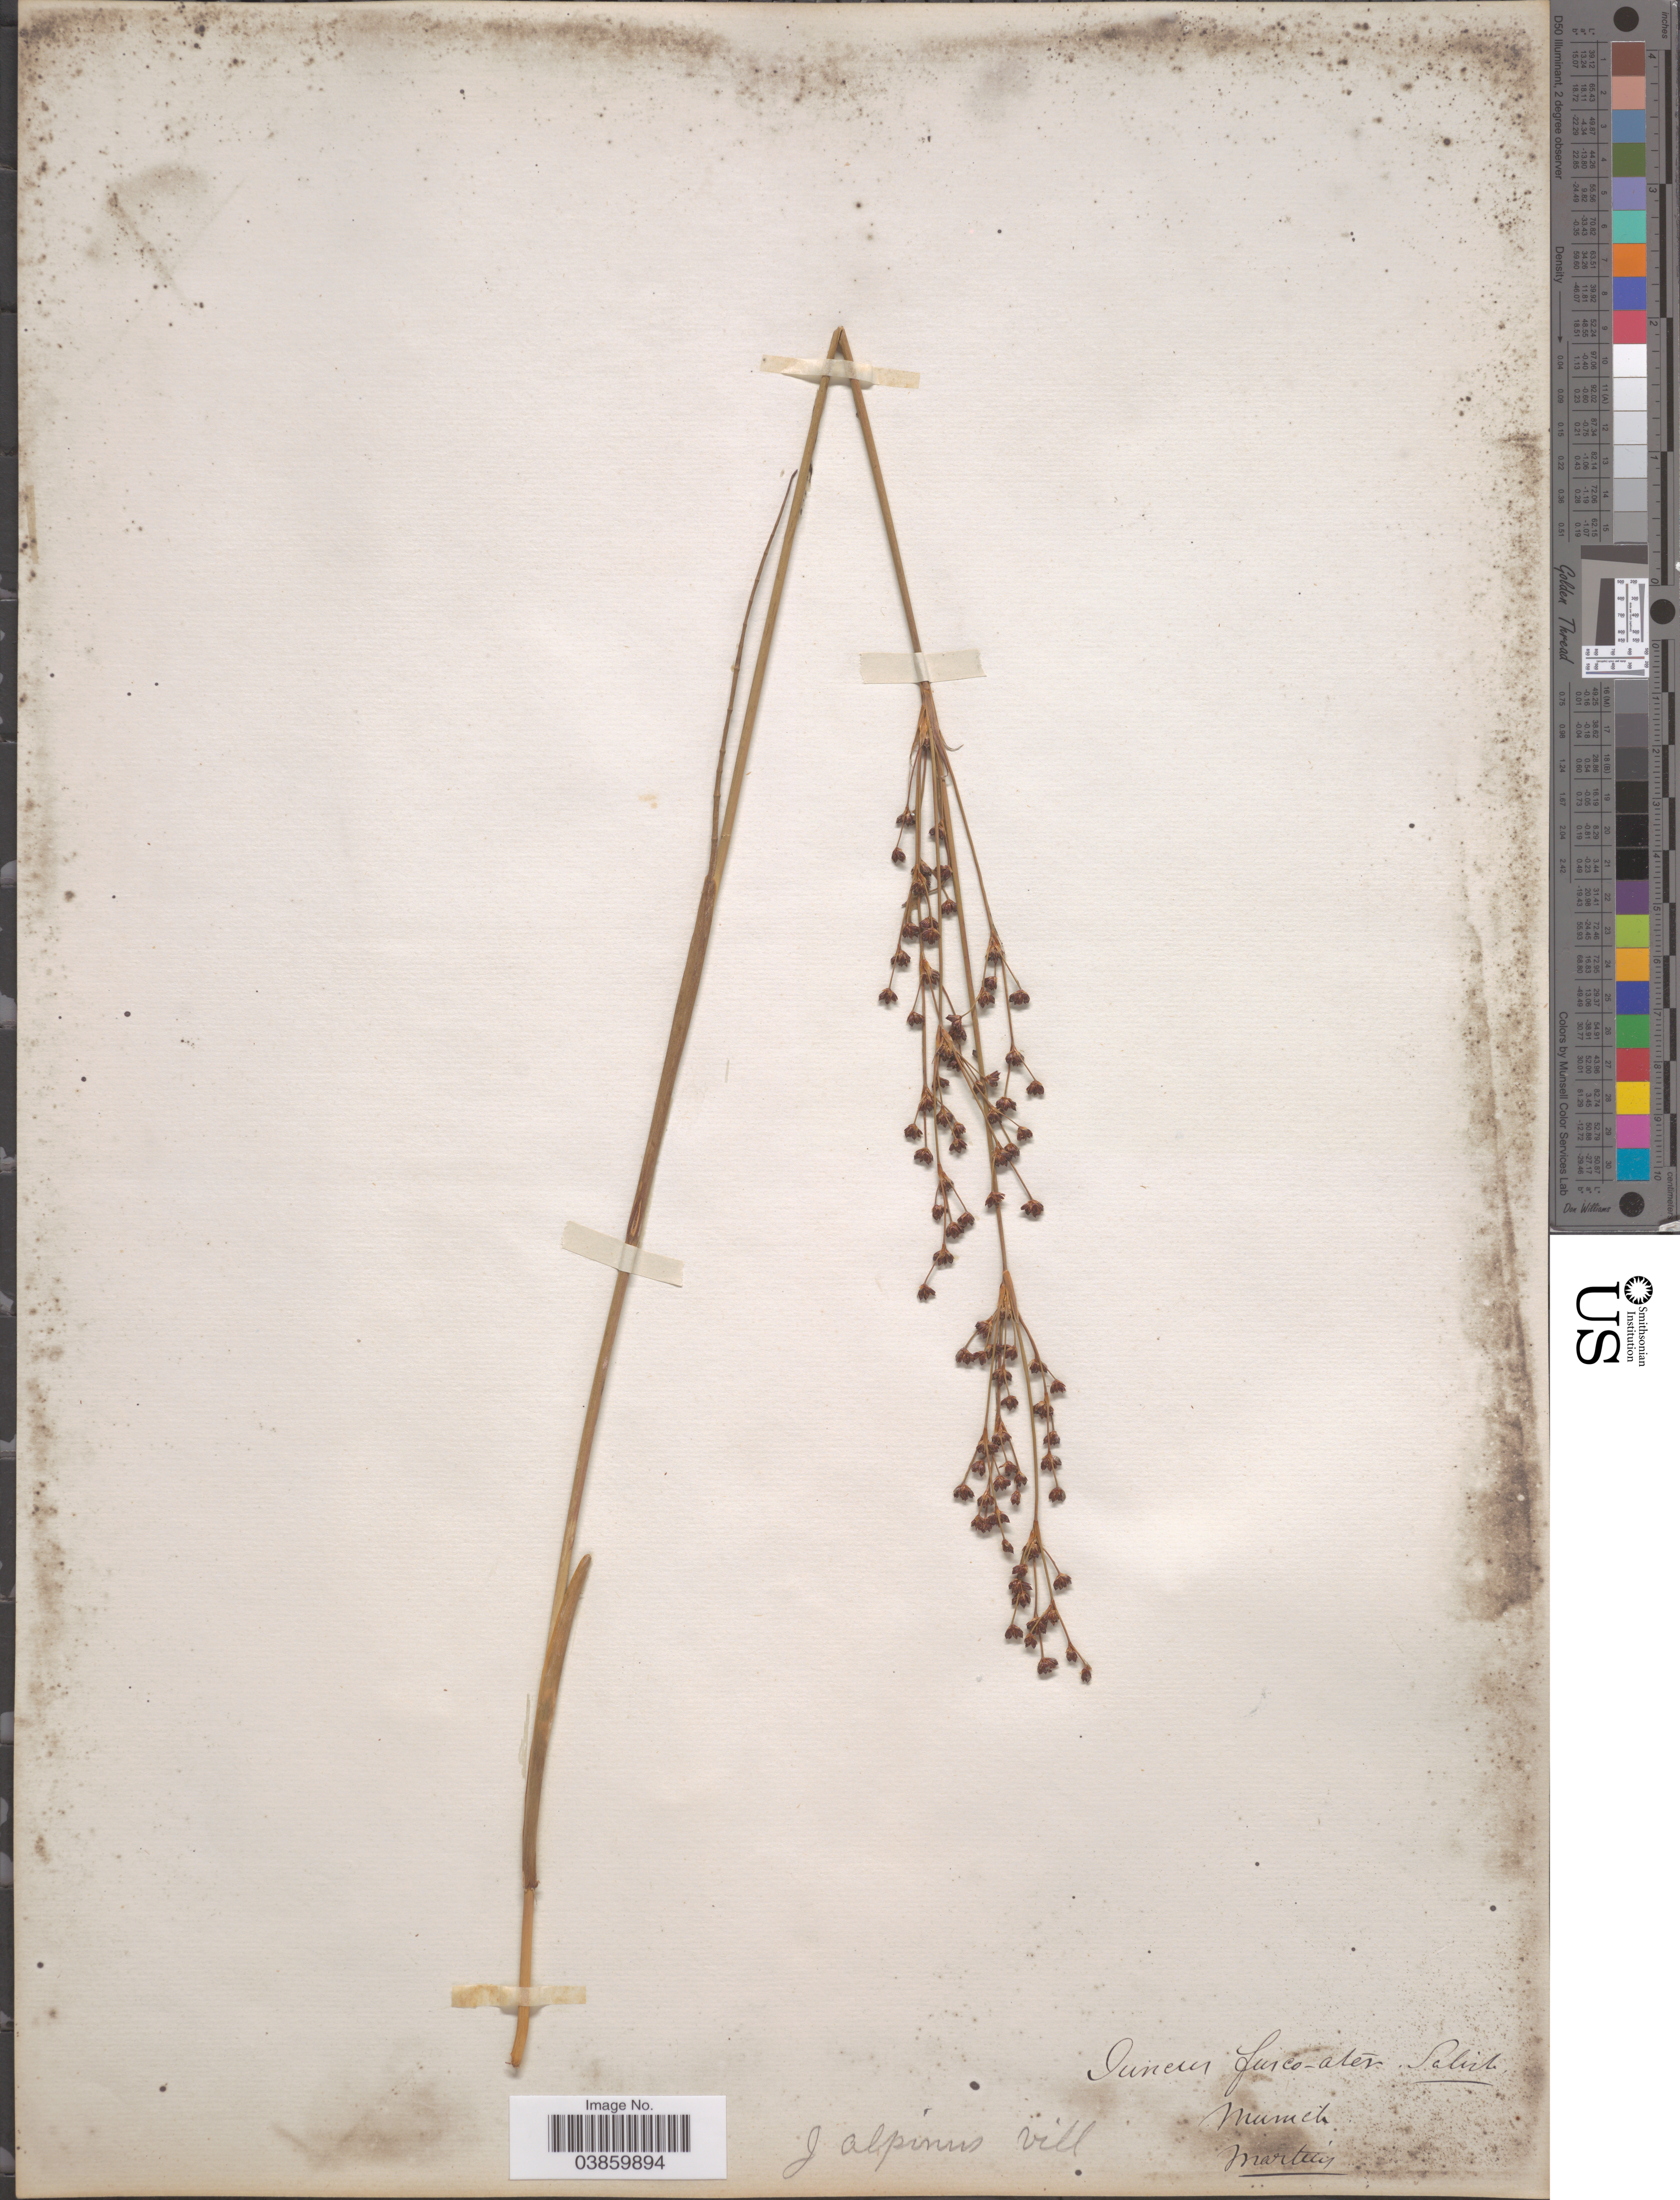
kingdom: Plantae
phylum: Tracheophyta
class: Liliopsida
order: Poales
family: Juncaceae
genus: Juncus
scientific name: Juncus alpinus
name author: Vill.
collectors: Martin, --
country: Germany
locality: Munich.